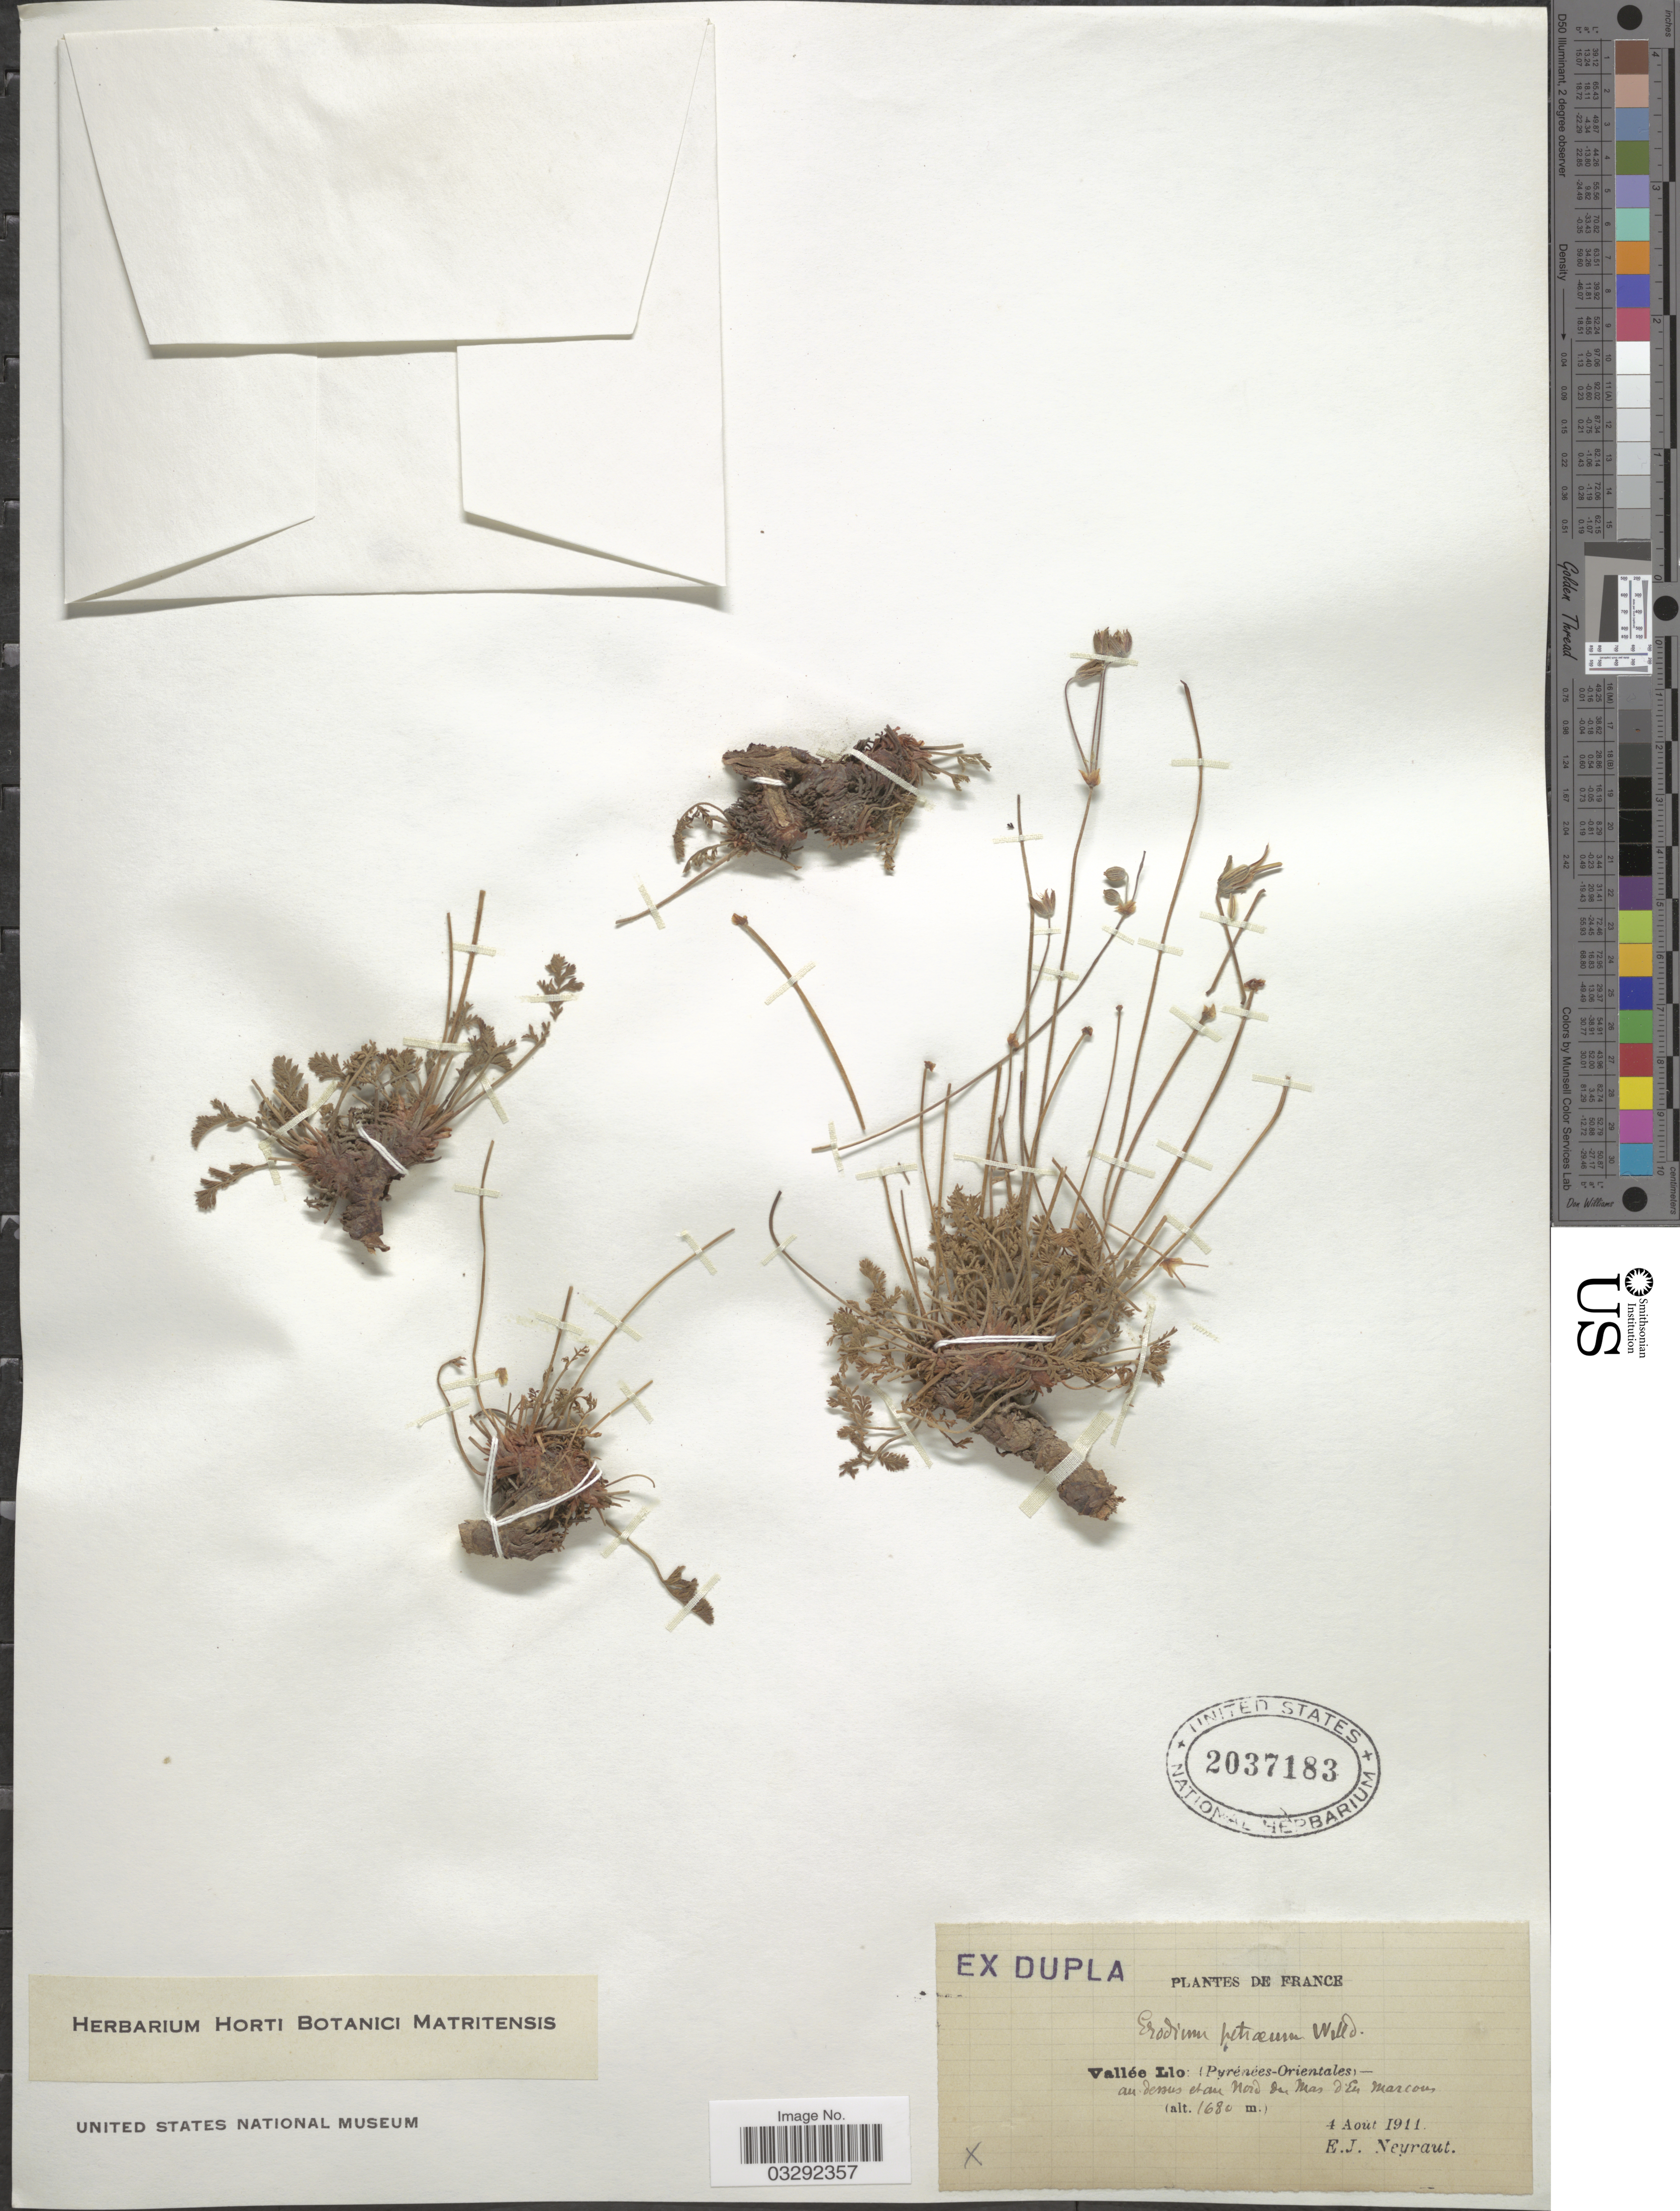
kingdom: Plantae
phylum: Tracheophyta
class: Magnoliopsida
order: Geraniales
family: Geraniaceae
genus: Erodium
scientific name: Erodium petraeum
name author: (Gouan) Willd.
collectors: E. Neyraut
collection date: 1911-08-04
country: France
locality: Vallée Llo (Pyrénées-Orientales) - au dessus et au Nord du Mas d'Eu Marcous.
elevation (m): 1680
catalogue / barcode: US 2037183